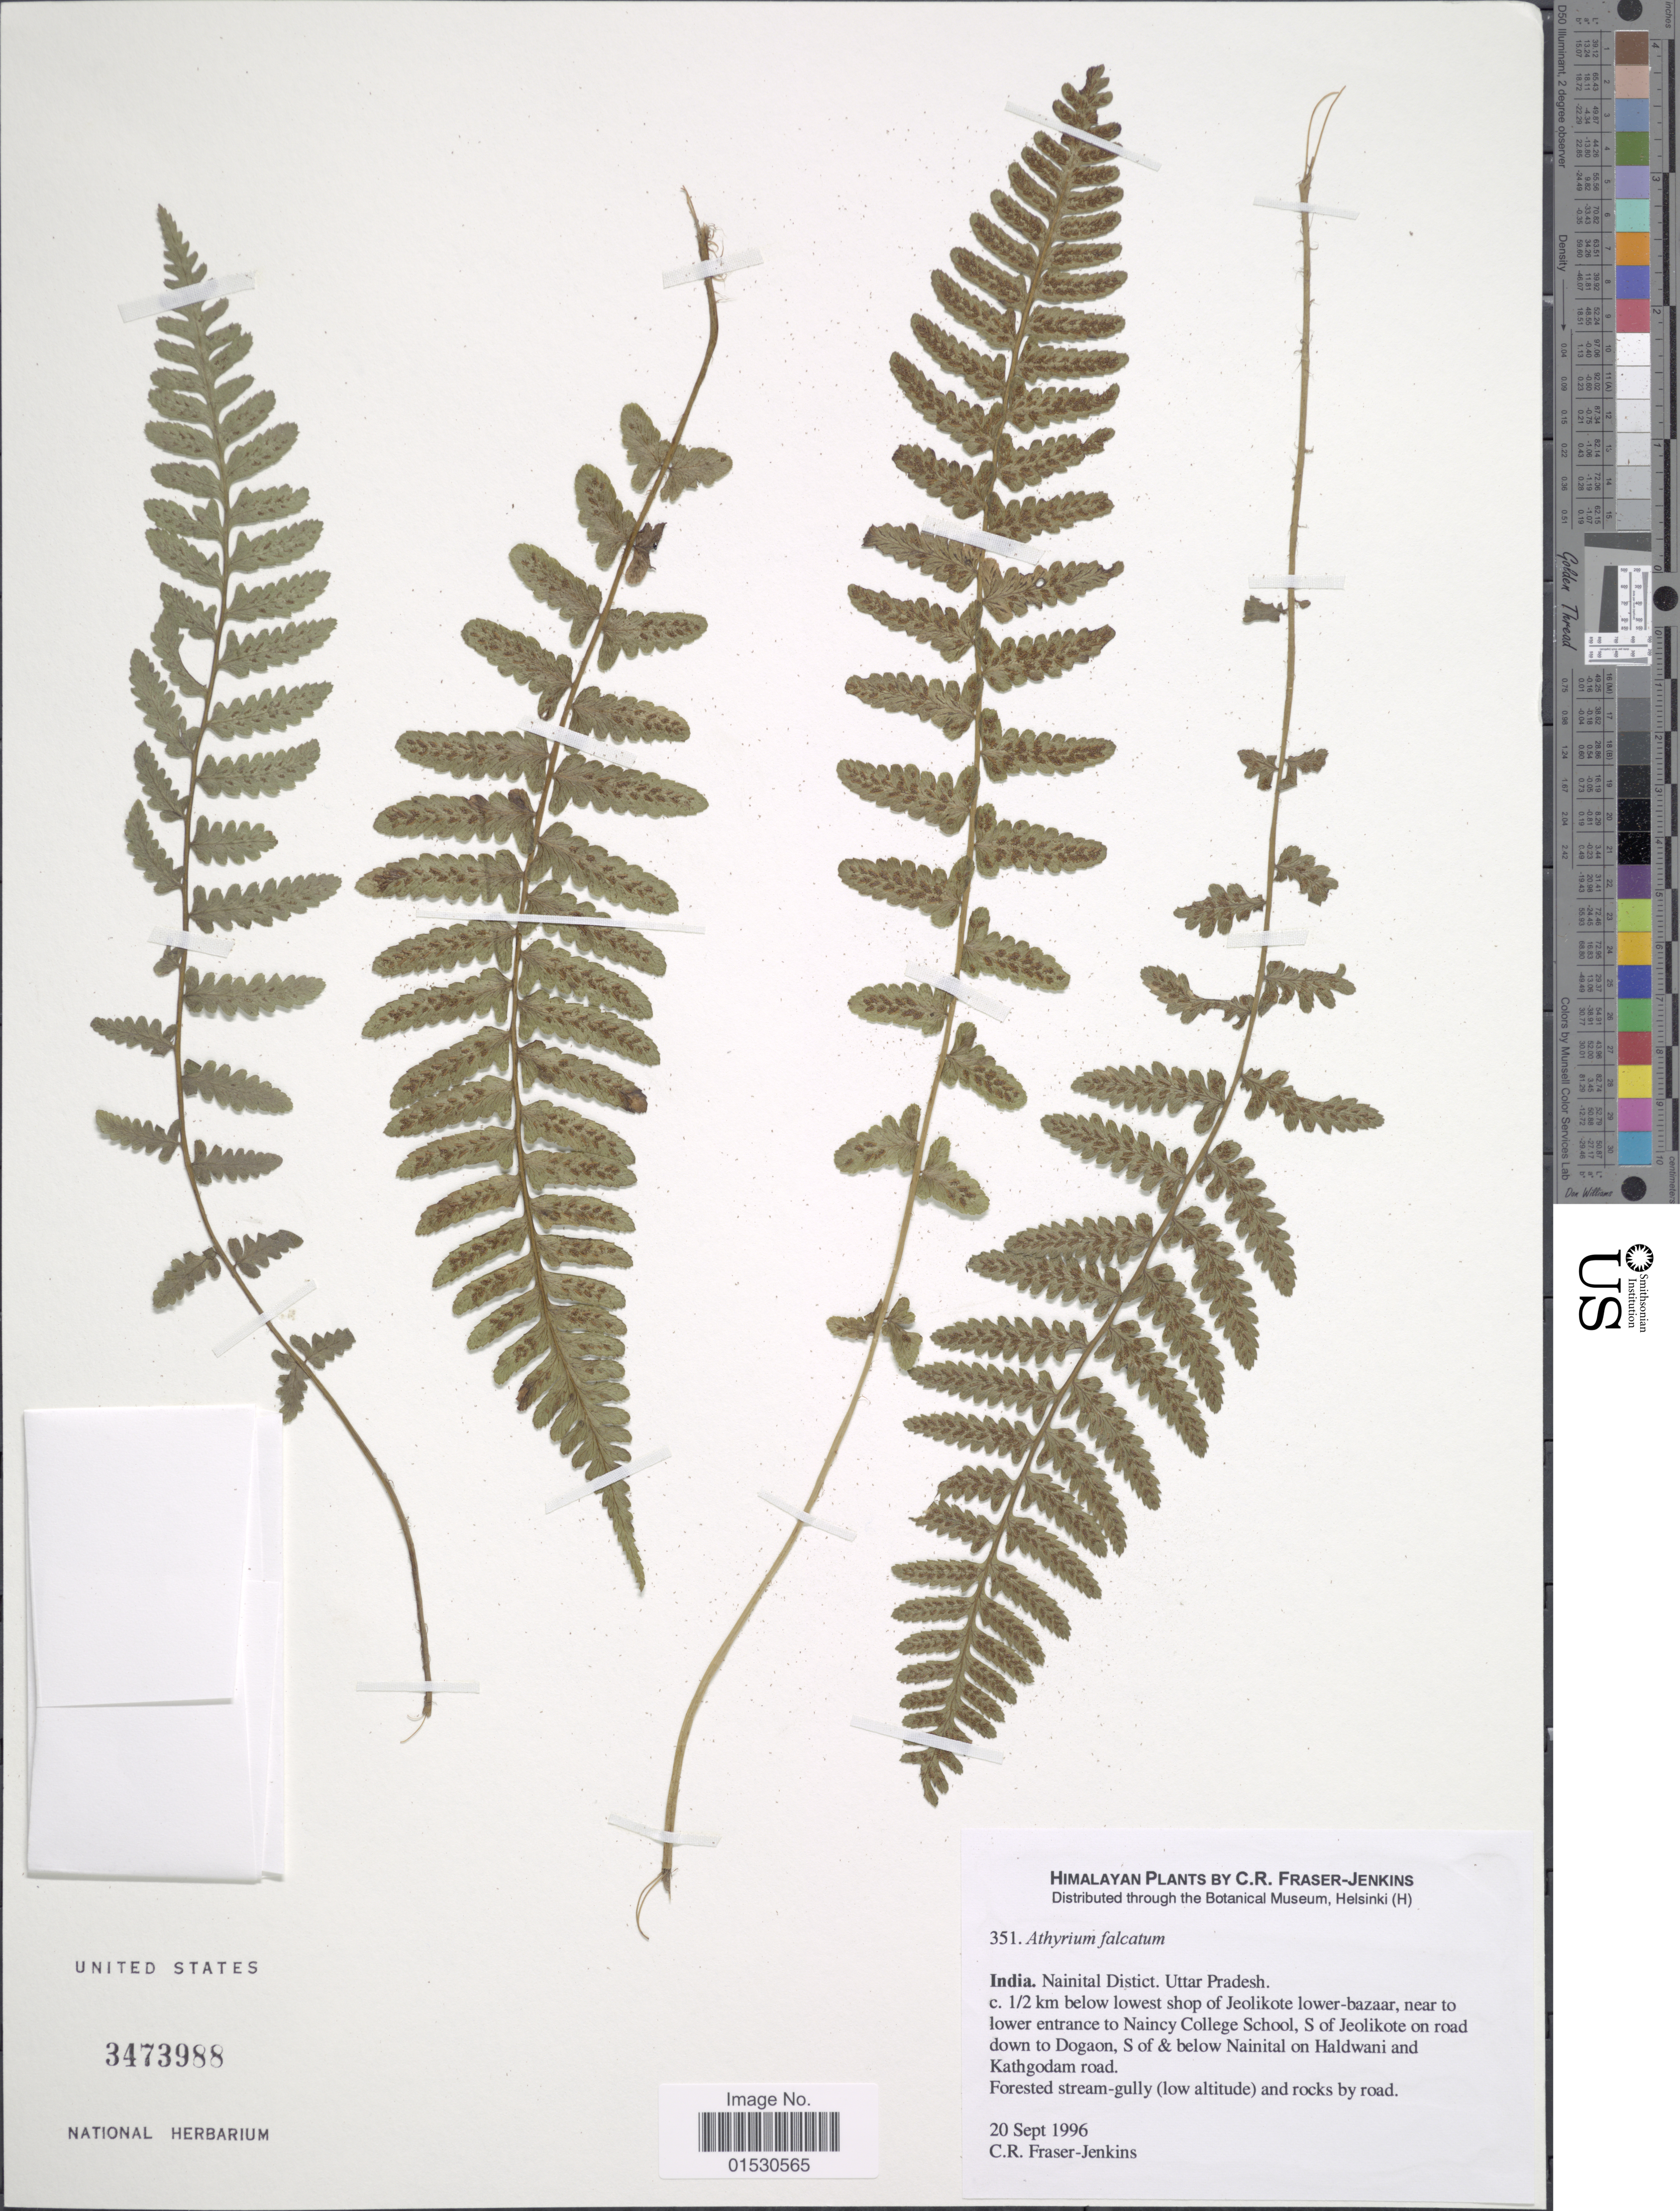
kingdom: Plantae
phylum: Tracheophyta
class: Polypodiopsida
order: Polypodiales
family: Athyriaceae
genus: Athyrium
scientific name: Athyrium falcatum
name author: Bedd.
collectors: C. R. Fraser-Jenkins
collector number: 351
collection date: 1996-09-20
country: India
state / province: Uttar Pradesh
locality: Nainital District. c. ½ km below lowest shop of Jeolikote lower-bazaar, near to lower entrance to Naincy College School, S of Jeolikote on road down to Dogaon, S of & below Nainital on Haldwani and Kathgodam road. Forested stream-gully (low alititude) and rocks by road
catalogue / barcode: US 3473988